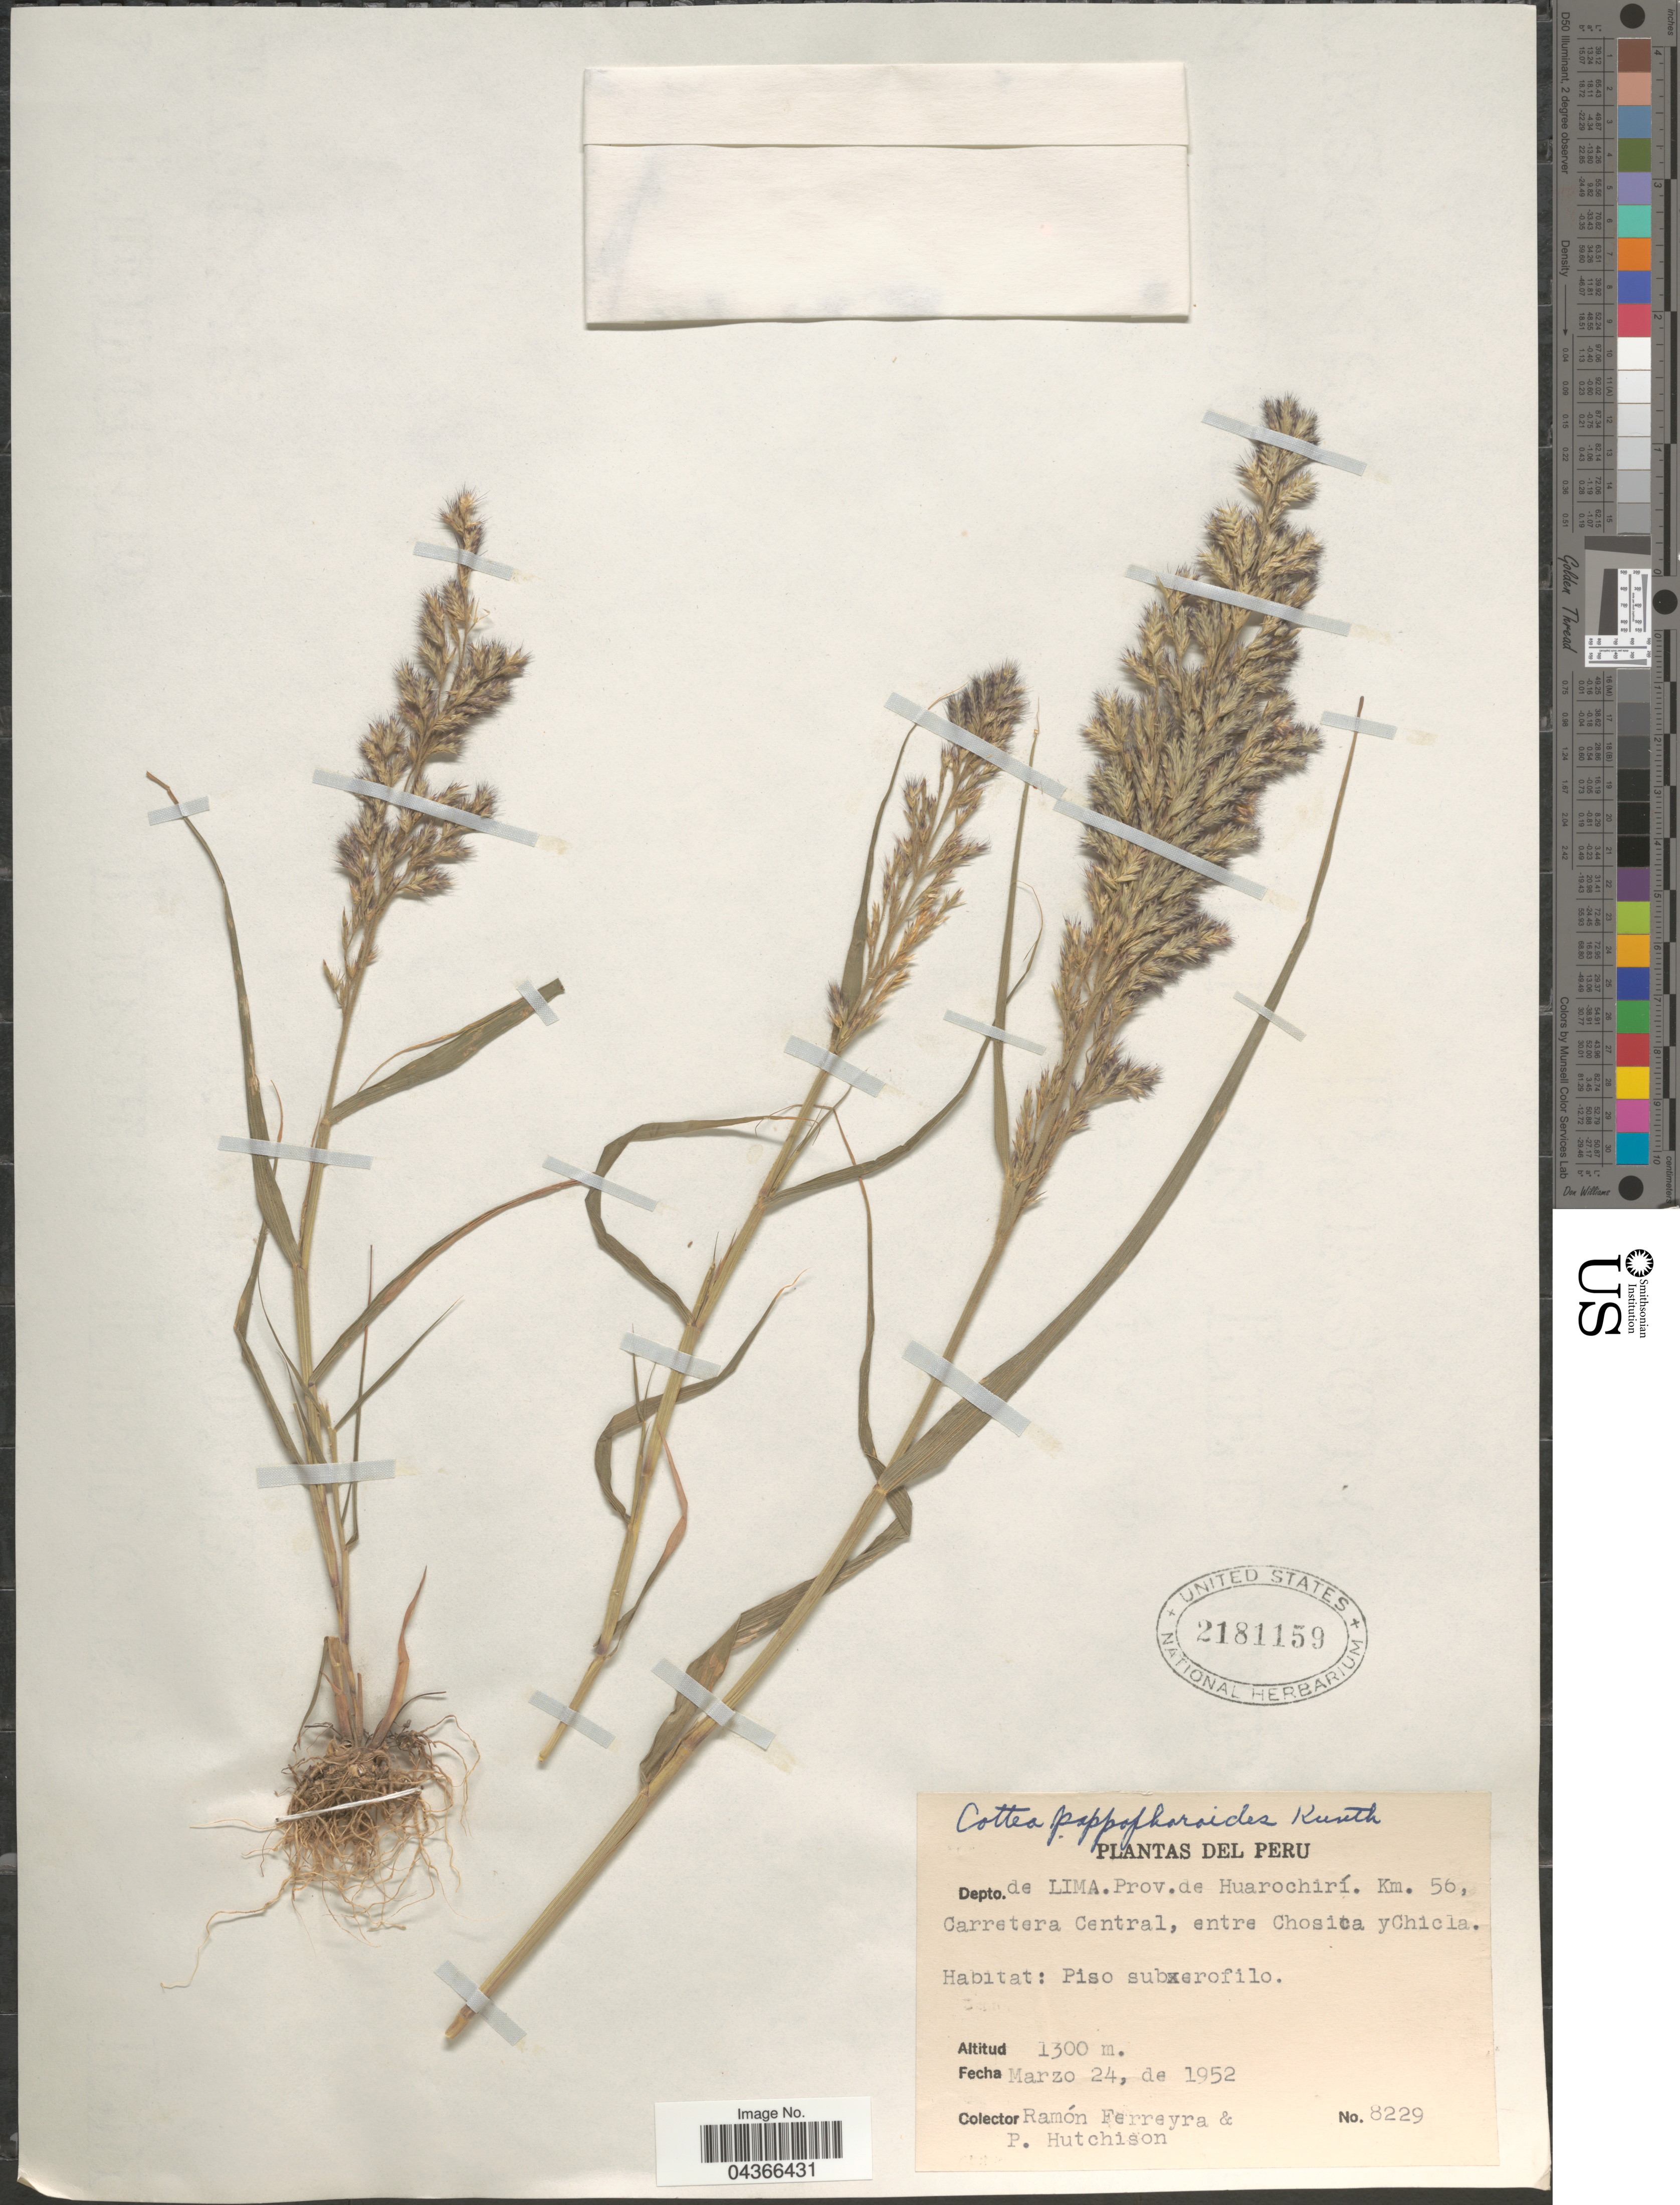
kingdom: Plantae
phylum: Tracheophyta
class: Liliopsida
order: Poales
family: Poaceae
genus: Cottea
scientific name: Cottea pappophoroides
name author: Kunth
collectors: R. A. Ferreyra & P. C. Hutchison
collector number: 8229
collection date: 1952-03-24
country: Peru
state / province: Lima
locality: Depto. de Lima. Prov. de Huarochirí, Km. 56, Carretera Central, entre Chosica y Chicla.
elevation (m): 1300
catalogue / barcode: US 2181159